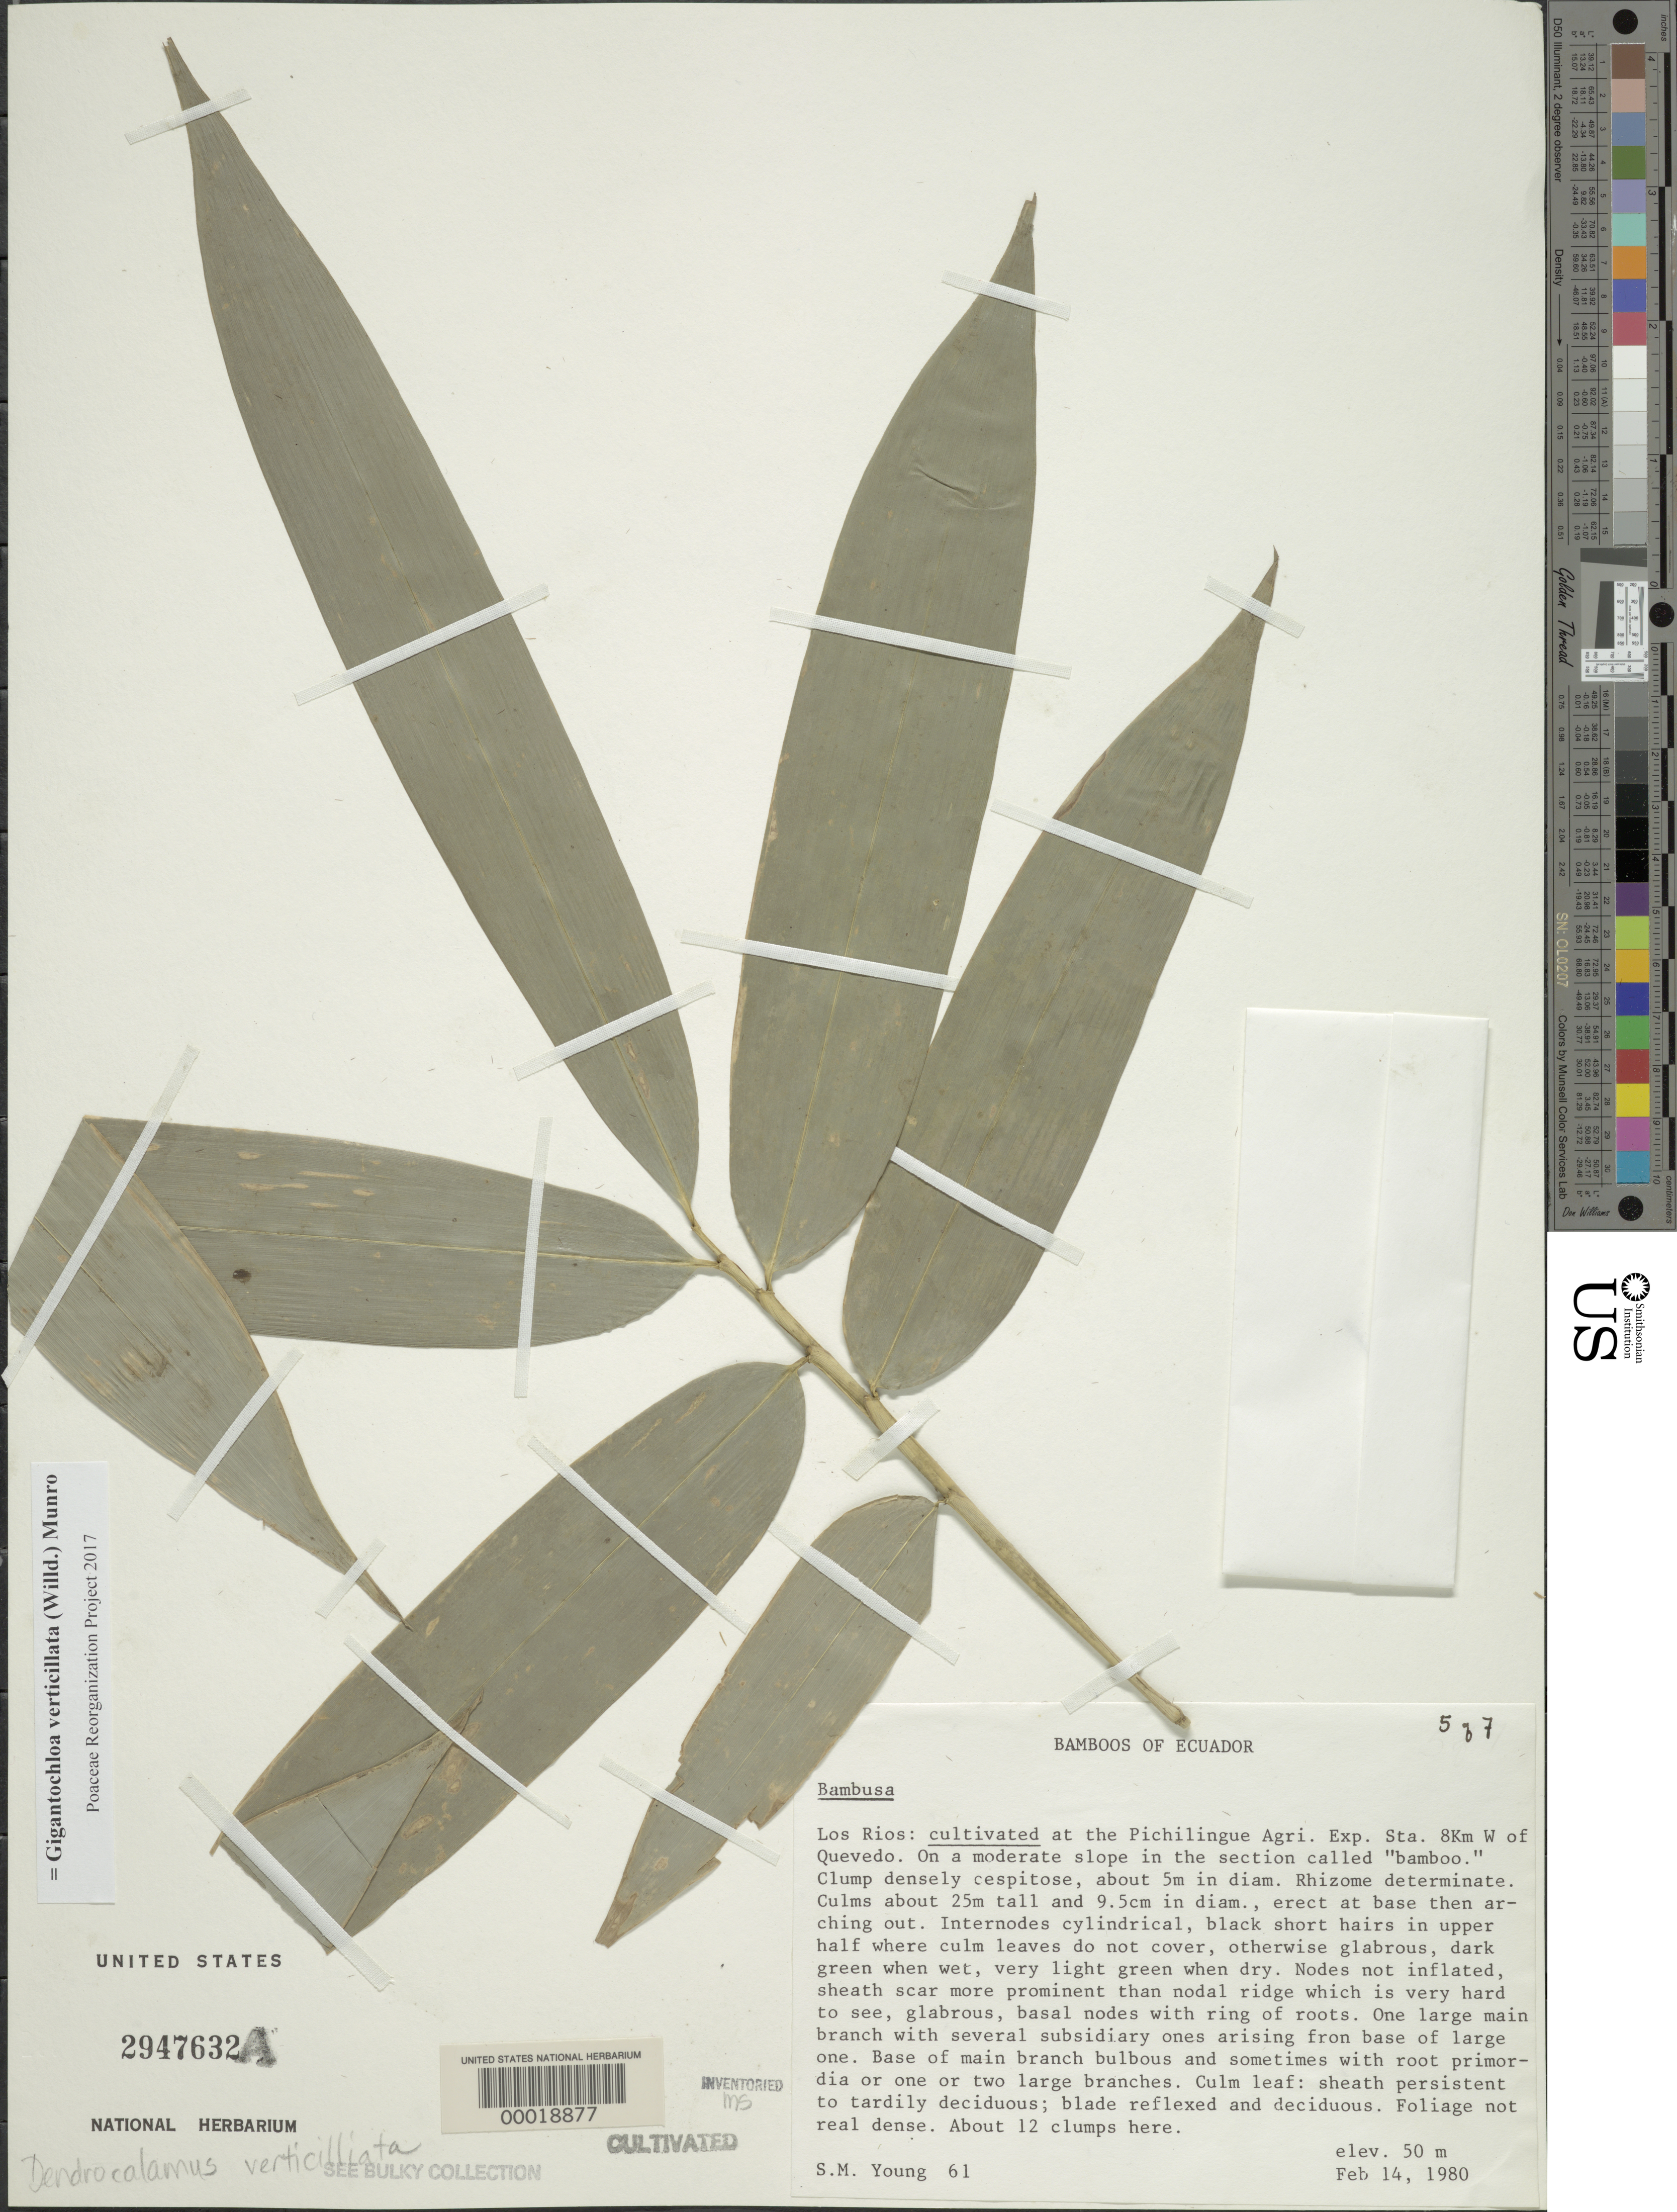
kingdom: Plantae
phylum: Tracheophyta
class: Liliopsida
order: Poales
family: Poaceae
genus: Gigantochloa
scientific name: Gigantochloa verticillata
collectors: S. Young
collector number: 61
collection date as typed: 14 Feb 1980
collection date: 1980-02-14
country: Ecuador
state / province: Los Ríos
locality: Pichilingue Agricultural Experimental, Quevedo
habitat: On a moderate slope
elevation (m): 50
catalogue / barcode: US 2947632A